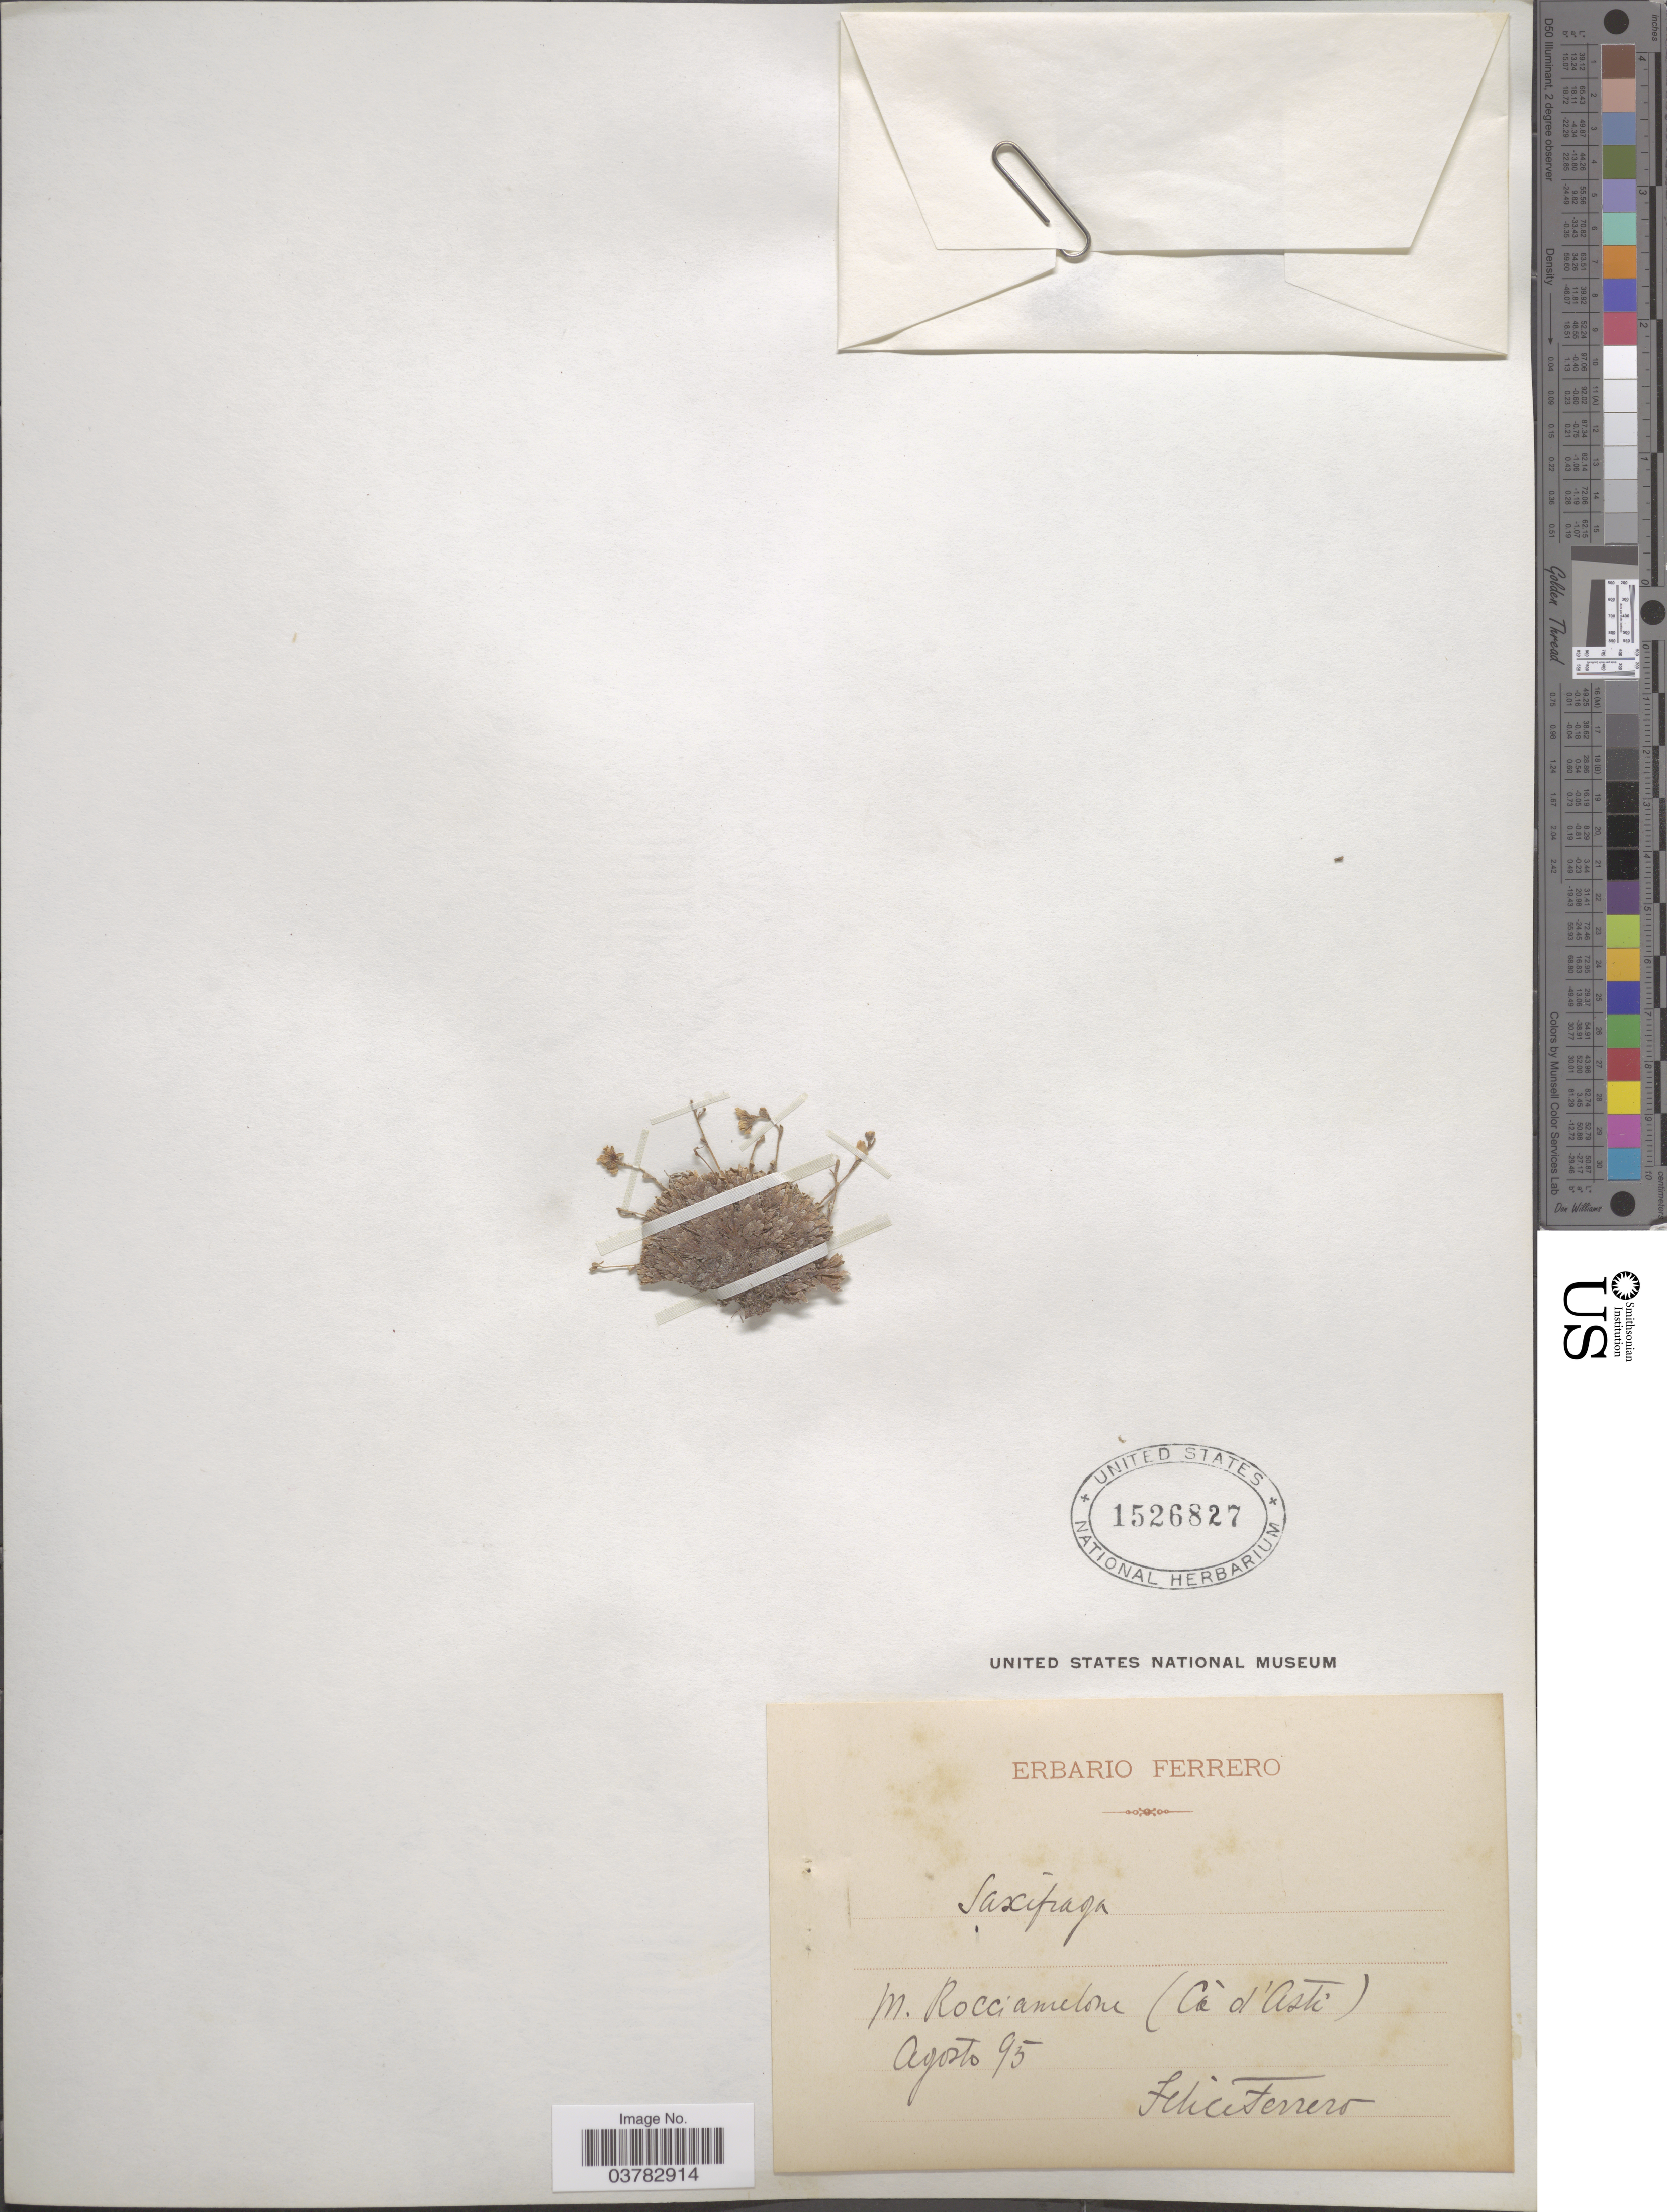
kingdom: Plantae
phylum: Tracheophyta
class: Magnoliopsida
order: Saxifragales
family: Saxifragaceae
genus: Saxifraga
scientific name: Saxifraga sp.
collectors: F. Ferrero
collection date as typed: Transcribed d/m/y: /8/95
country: Italy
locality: M. Rocciamelone (Ctè d'Asti).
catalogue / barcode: US 1526827